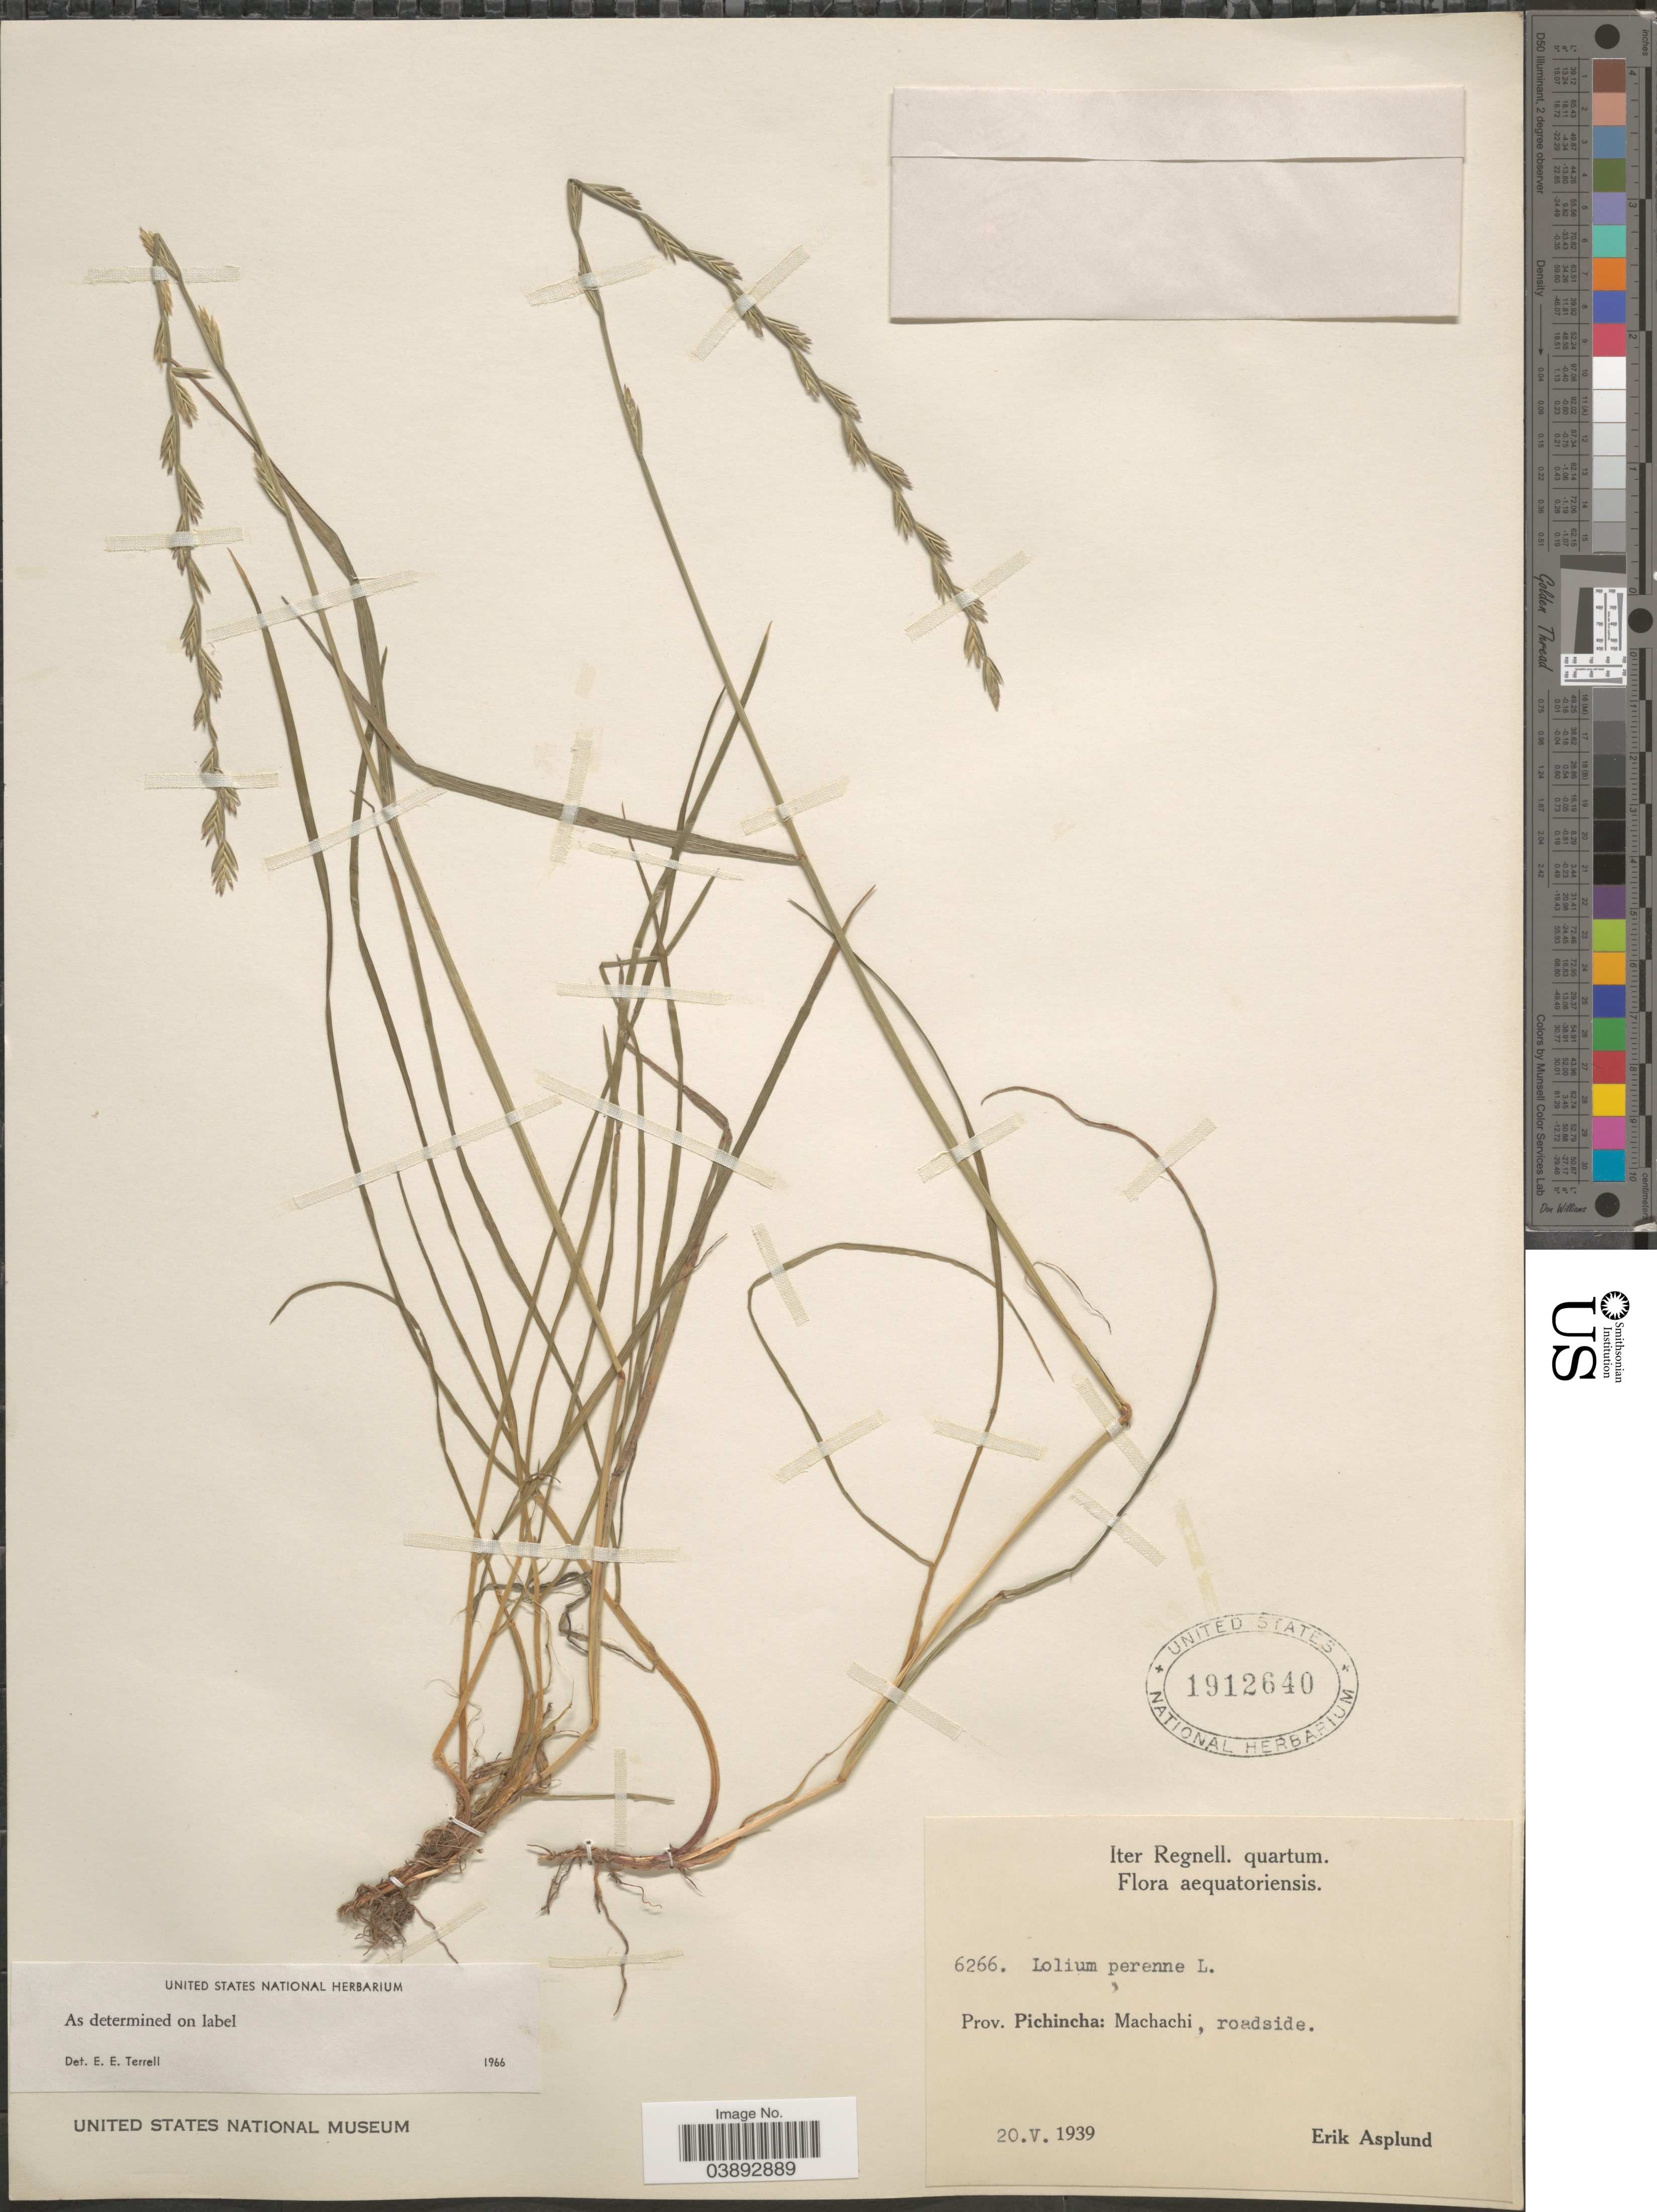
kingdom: Plantae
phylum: Tracheophyta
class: Liliopsida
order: Poales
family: Poaceae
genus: Lolium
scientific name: Lolium perenne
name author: L.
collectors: E. Asplund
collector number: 6266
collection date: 1939-05-20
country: Ecuador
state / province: Pichincha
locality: Aequatoriensis. Machachi.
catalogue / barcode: US 1912640